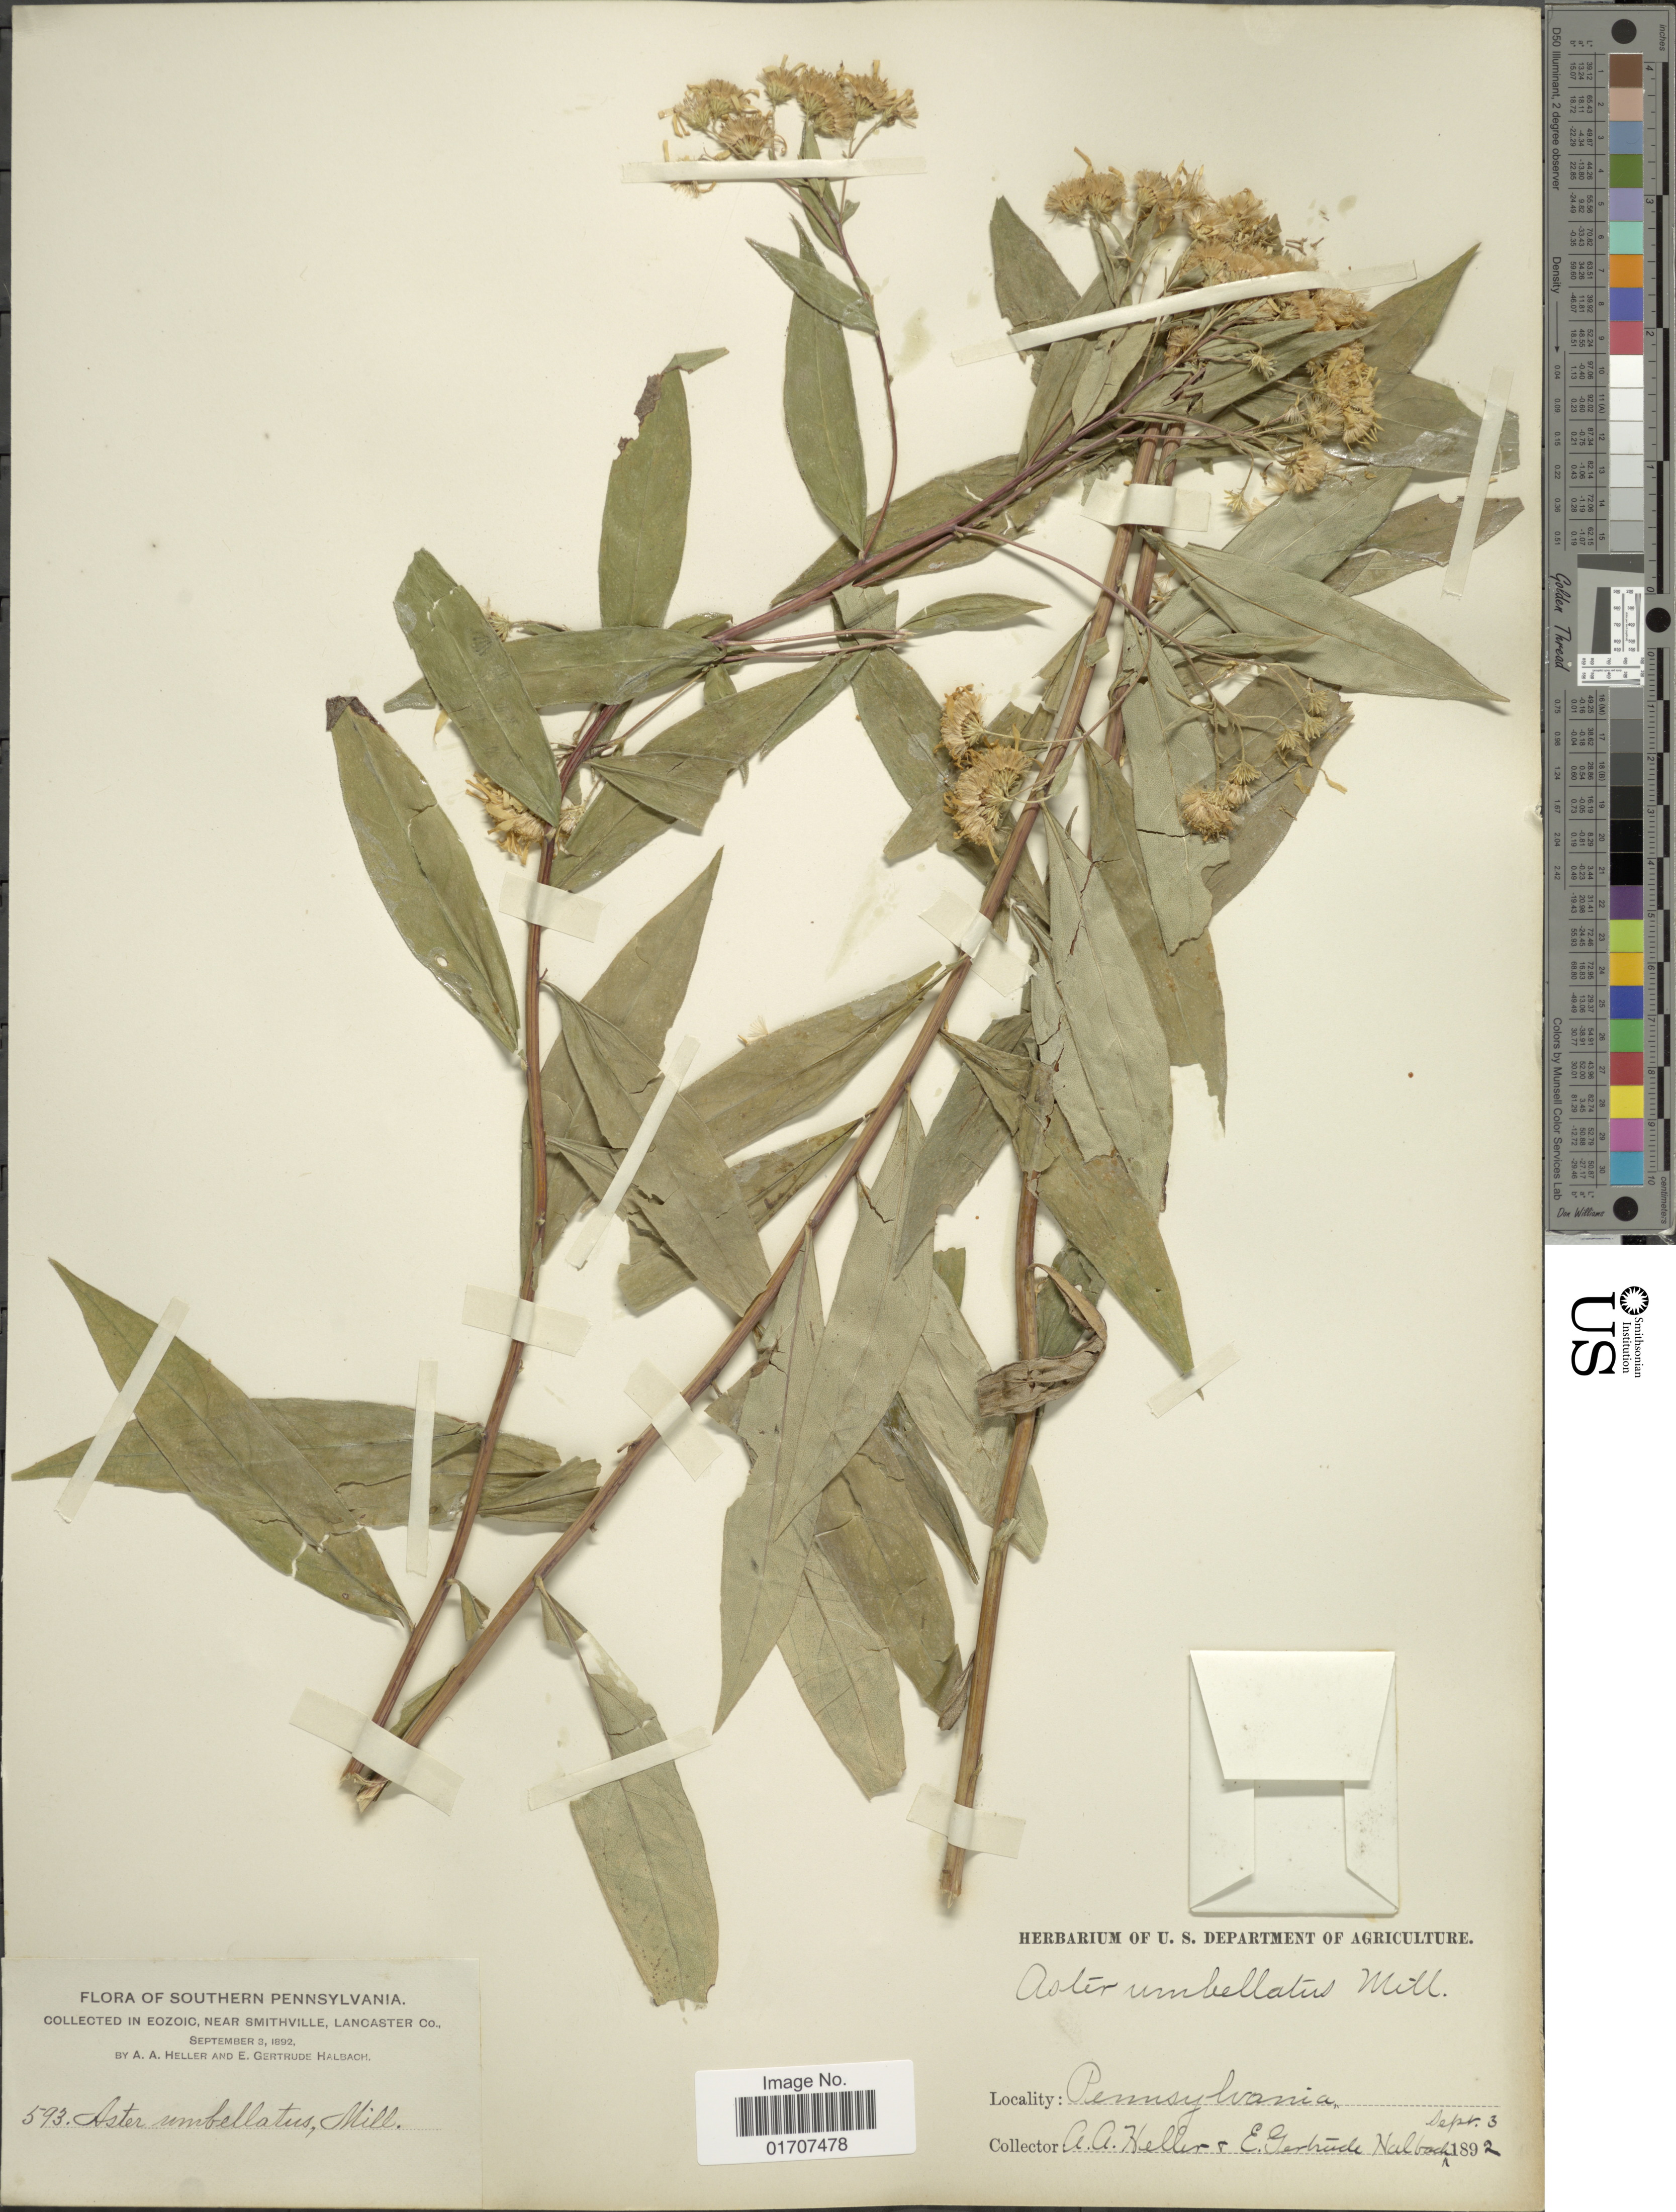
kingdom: Plantae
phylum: Tracheophyta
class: Magnoliopsida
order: Asterales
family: Asteraceae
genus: Doellingeria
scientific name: Doellingeria umbellata var. umbellata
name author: Nees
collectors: A. A. Heller & E. G. Halbach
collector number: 593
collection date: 1892-09-03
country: United States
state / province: Pennsylvania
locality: Southern Pennsylvania, in Eozoic, near Smithville, Lancaster Co.